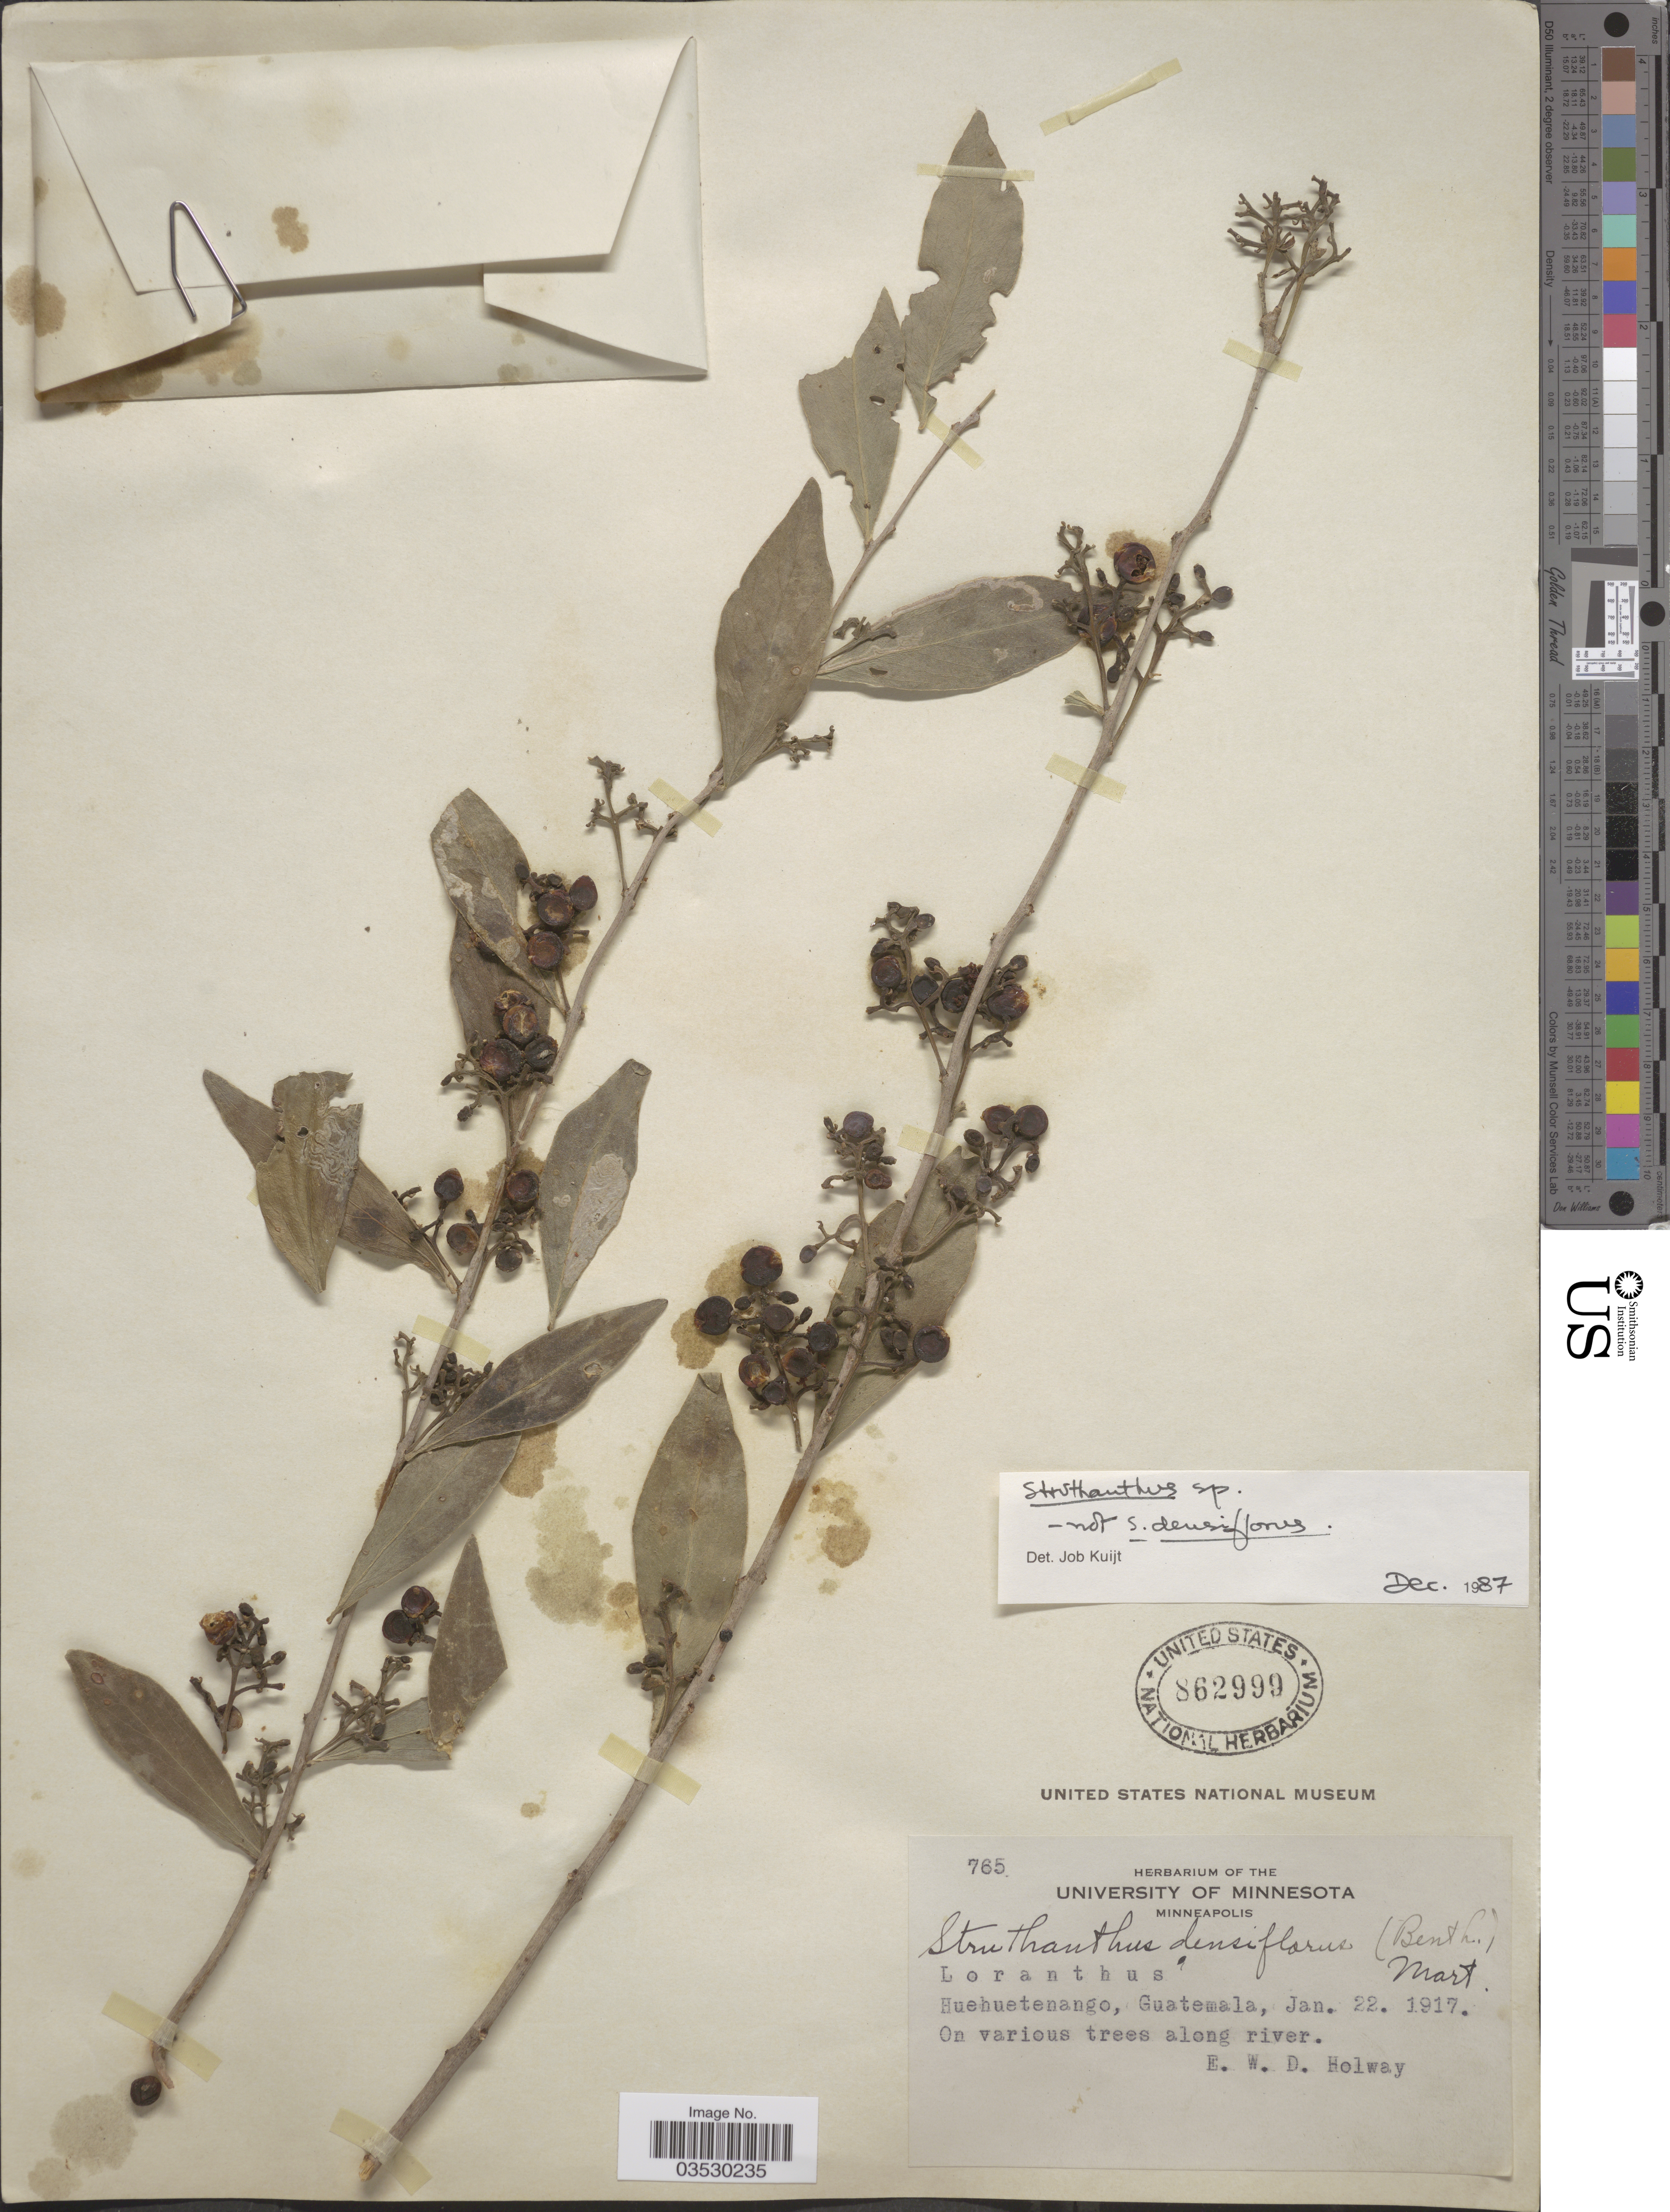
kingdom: Plantae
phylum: Tracheophyta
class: Magnoliopsida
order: Santalales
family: Loranthaceae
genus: Struthanthus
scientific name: Struthanthus sp.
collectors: E. W. D. Holway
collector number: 765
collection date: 1917-01-22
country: Guatemala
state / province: Huehuetenango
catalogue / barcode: US 862999